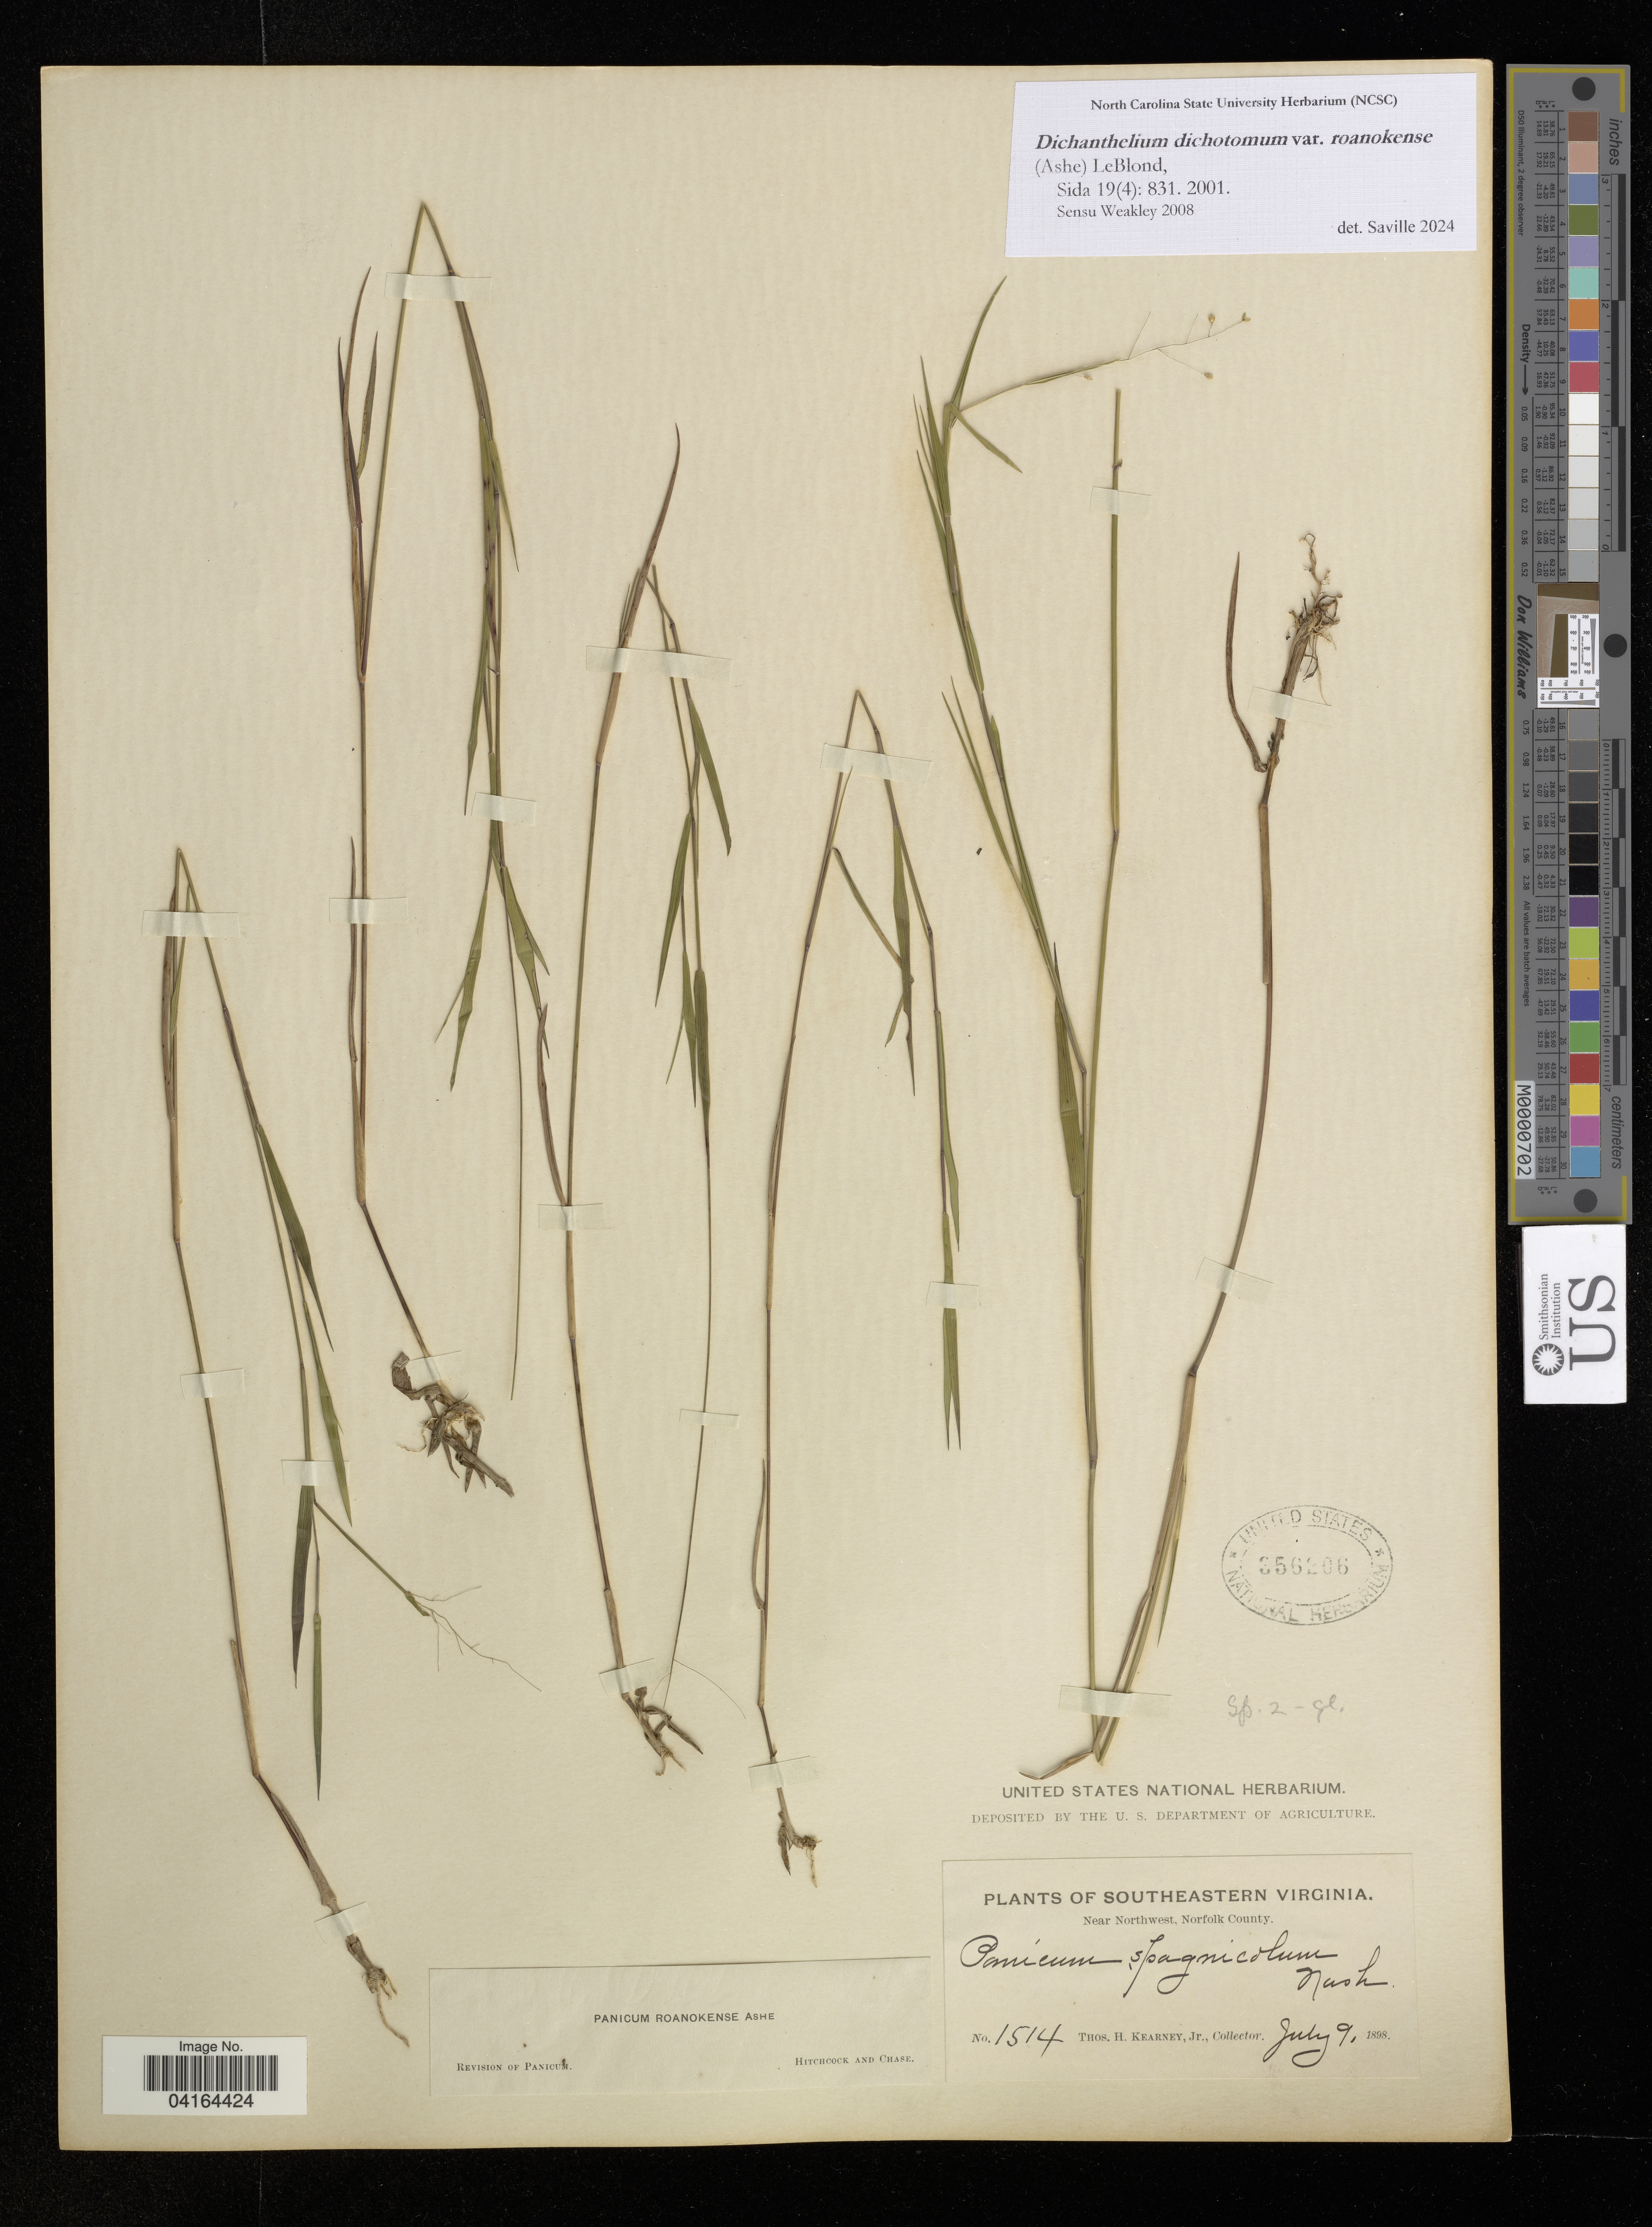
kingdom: Plantae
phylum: Tracheophyta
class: Liliopsida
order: Poales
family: Poaceae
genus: Dichanthelium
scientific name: Dichanthelium dichotomum var. roanokense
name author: (Ashe) LeBlond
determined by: Saville, A. C., (NCSC), North Carolina State University (UNITED STATES)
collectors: J. Kearney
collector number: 1514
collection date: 1898-07-09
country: United States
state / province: Virginia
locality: Near Northwest, Norfolk County.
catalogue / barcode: US 356206